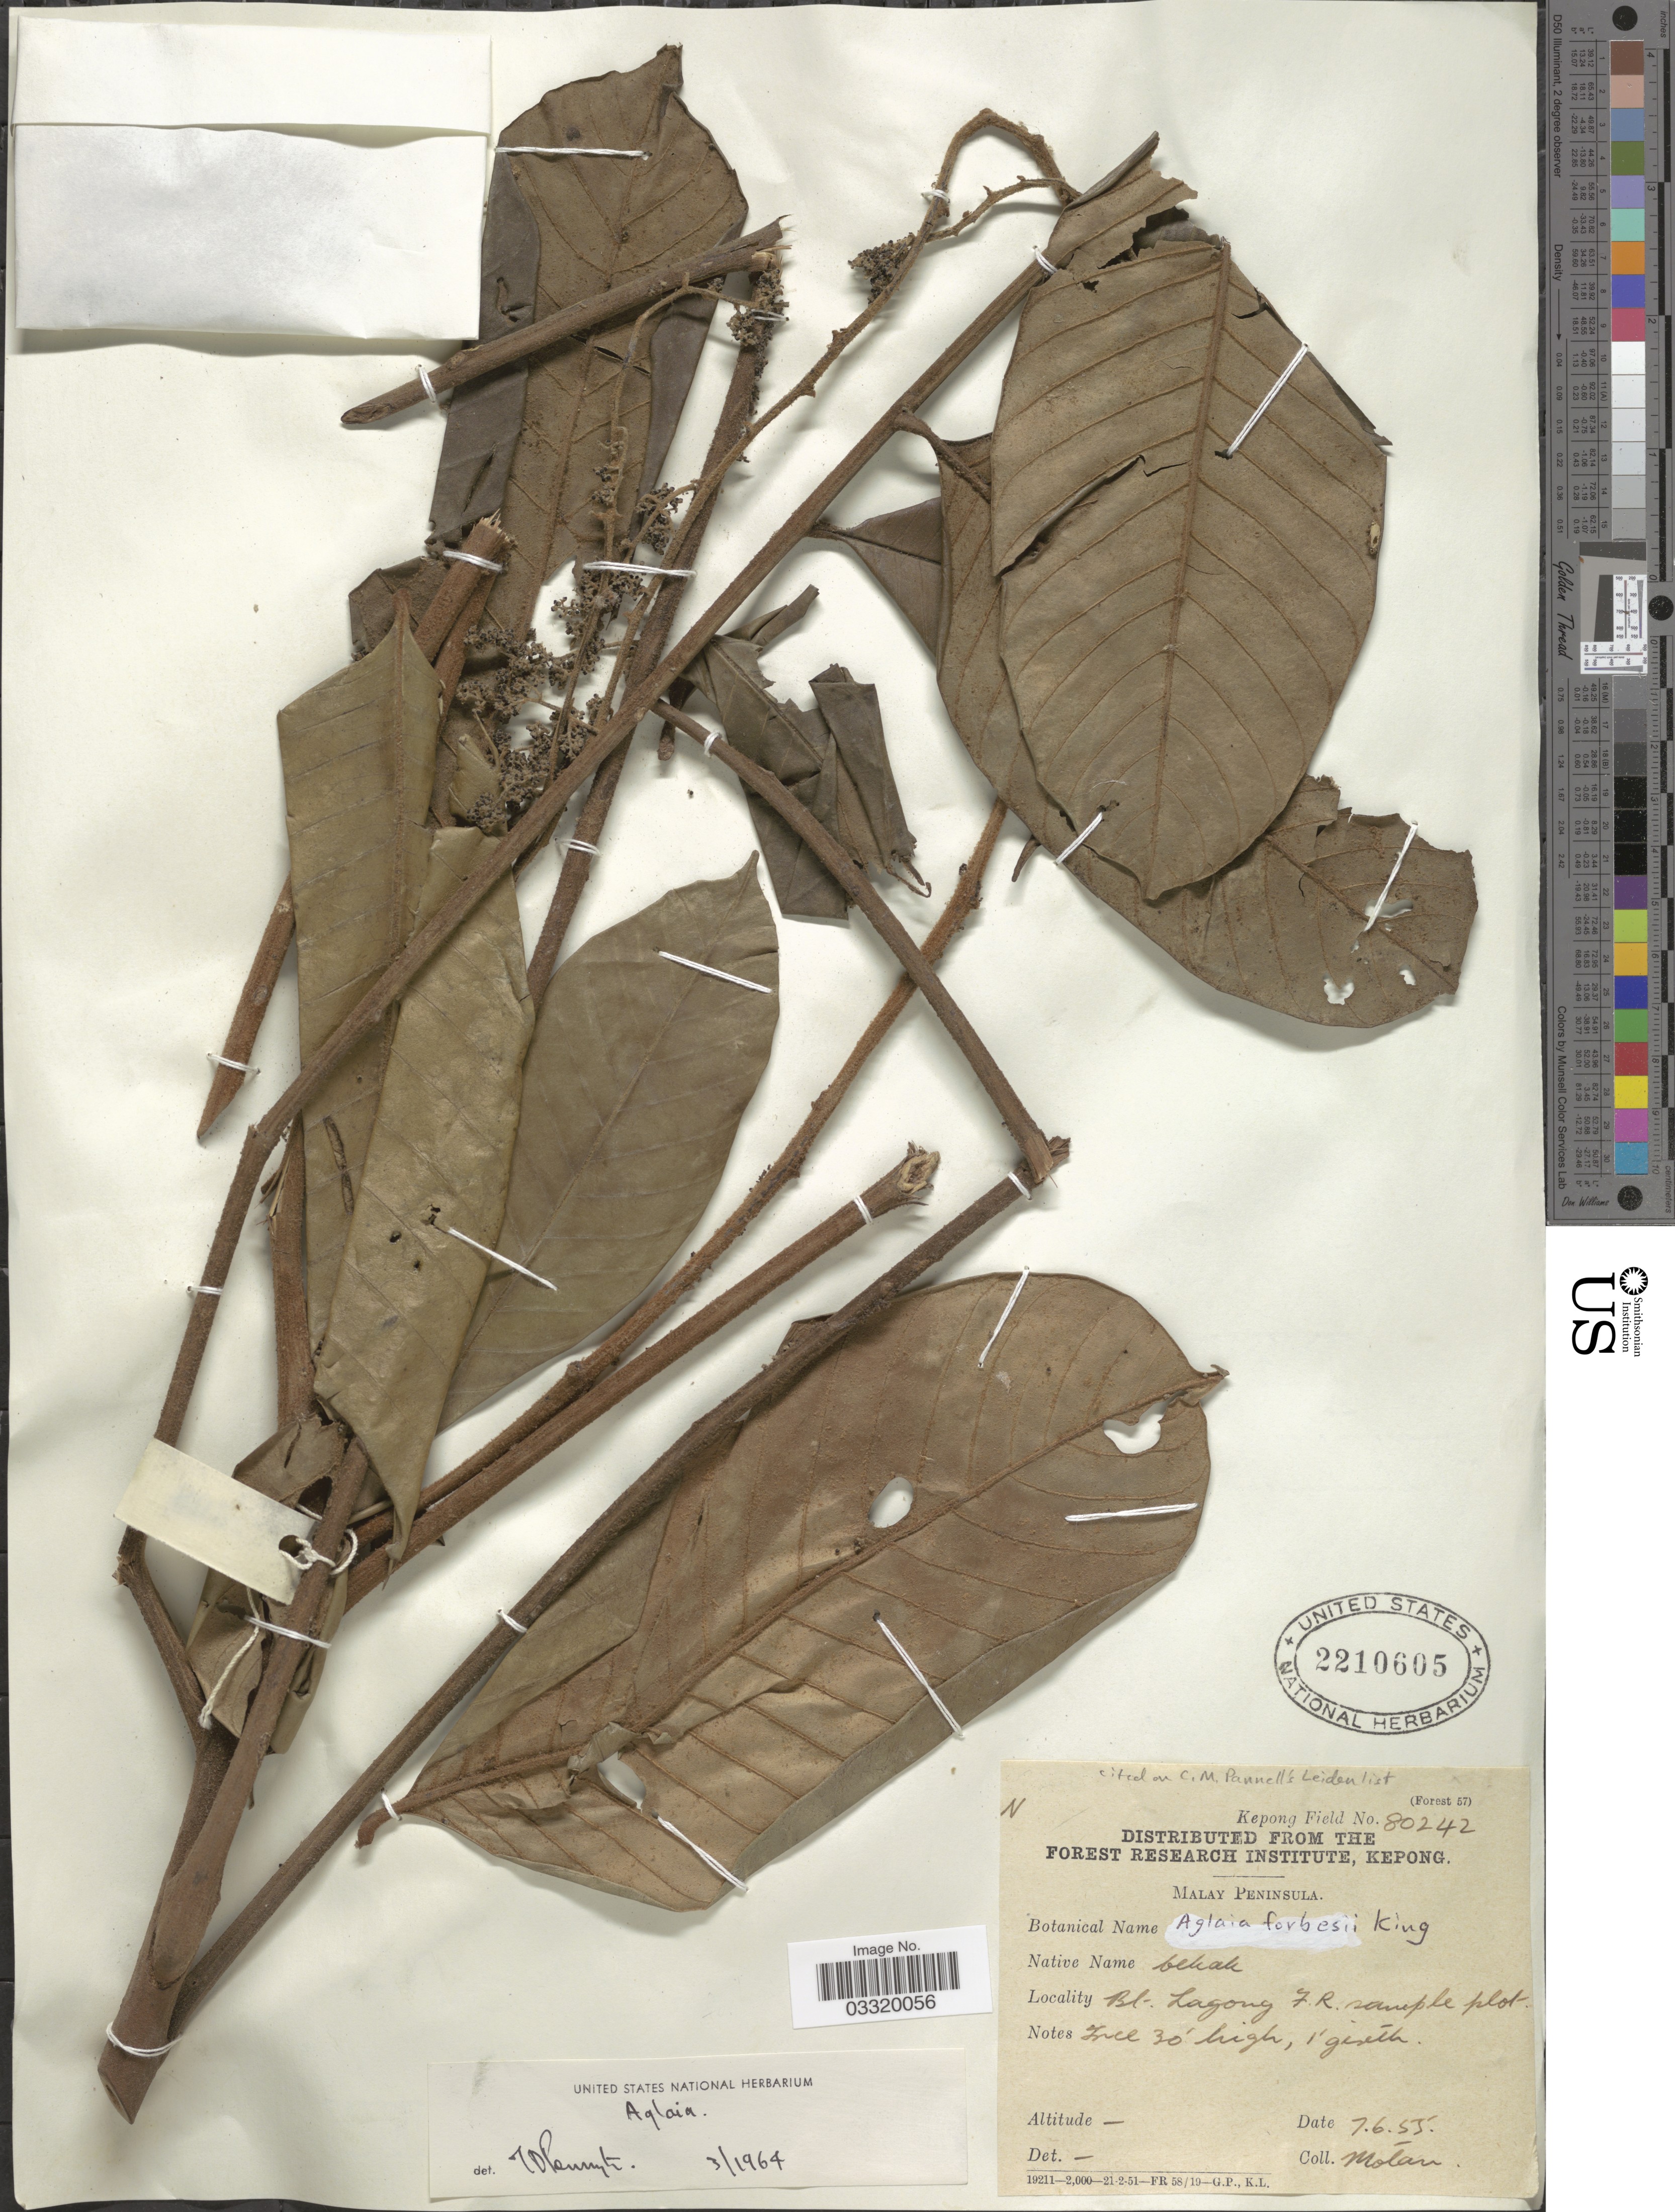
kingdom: Plantae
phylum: Tracheophyta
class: Magnoliopsida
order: Sapindales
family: Meliaceae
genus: Aglaia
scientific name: Aglaia forbesii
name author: King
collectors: -. Motan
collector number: Kepong Field 80242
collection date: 1955-06-07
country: Malaysia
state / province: Selangor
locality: Malay Peninsula. Bt. Lagong F.R., sample plot.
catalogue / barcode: US 2210605